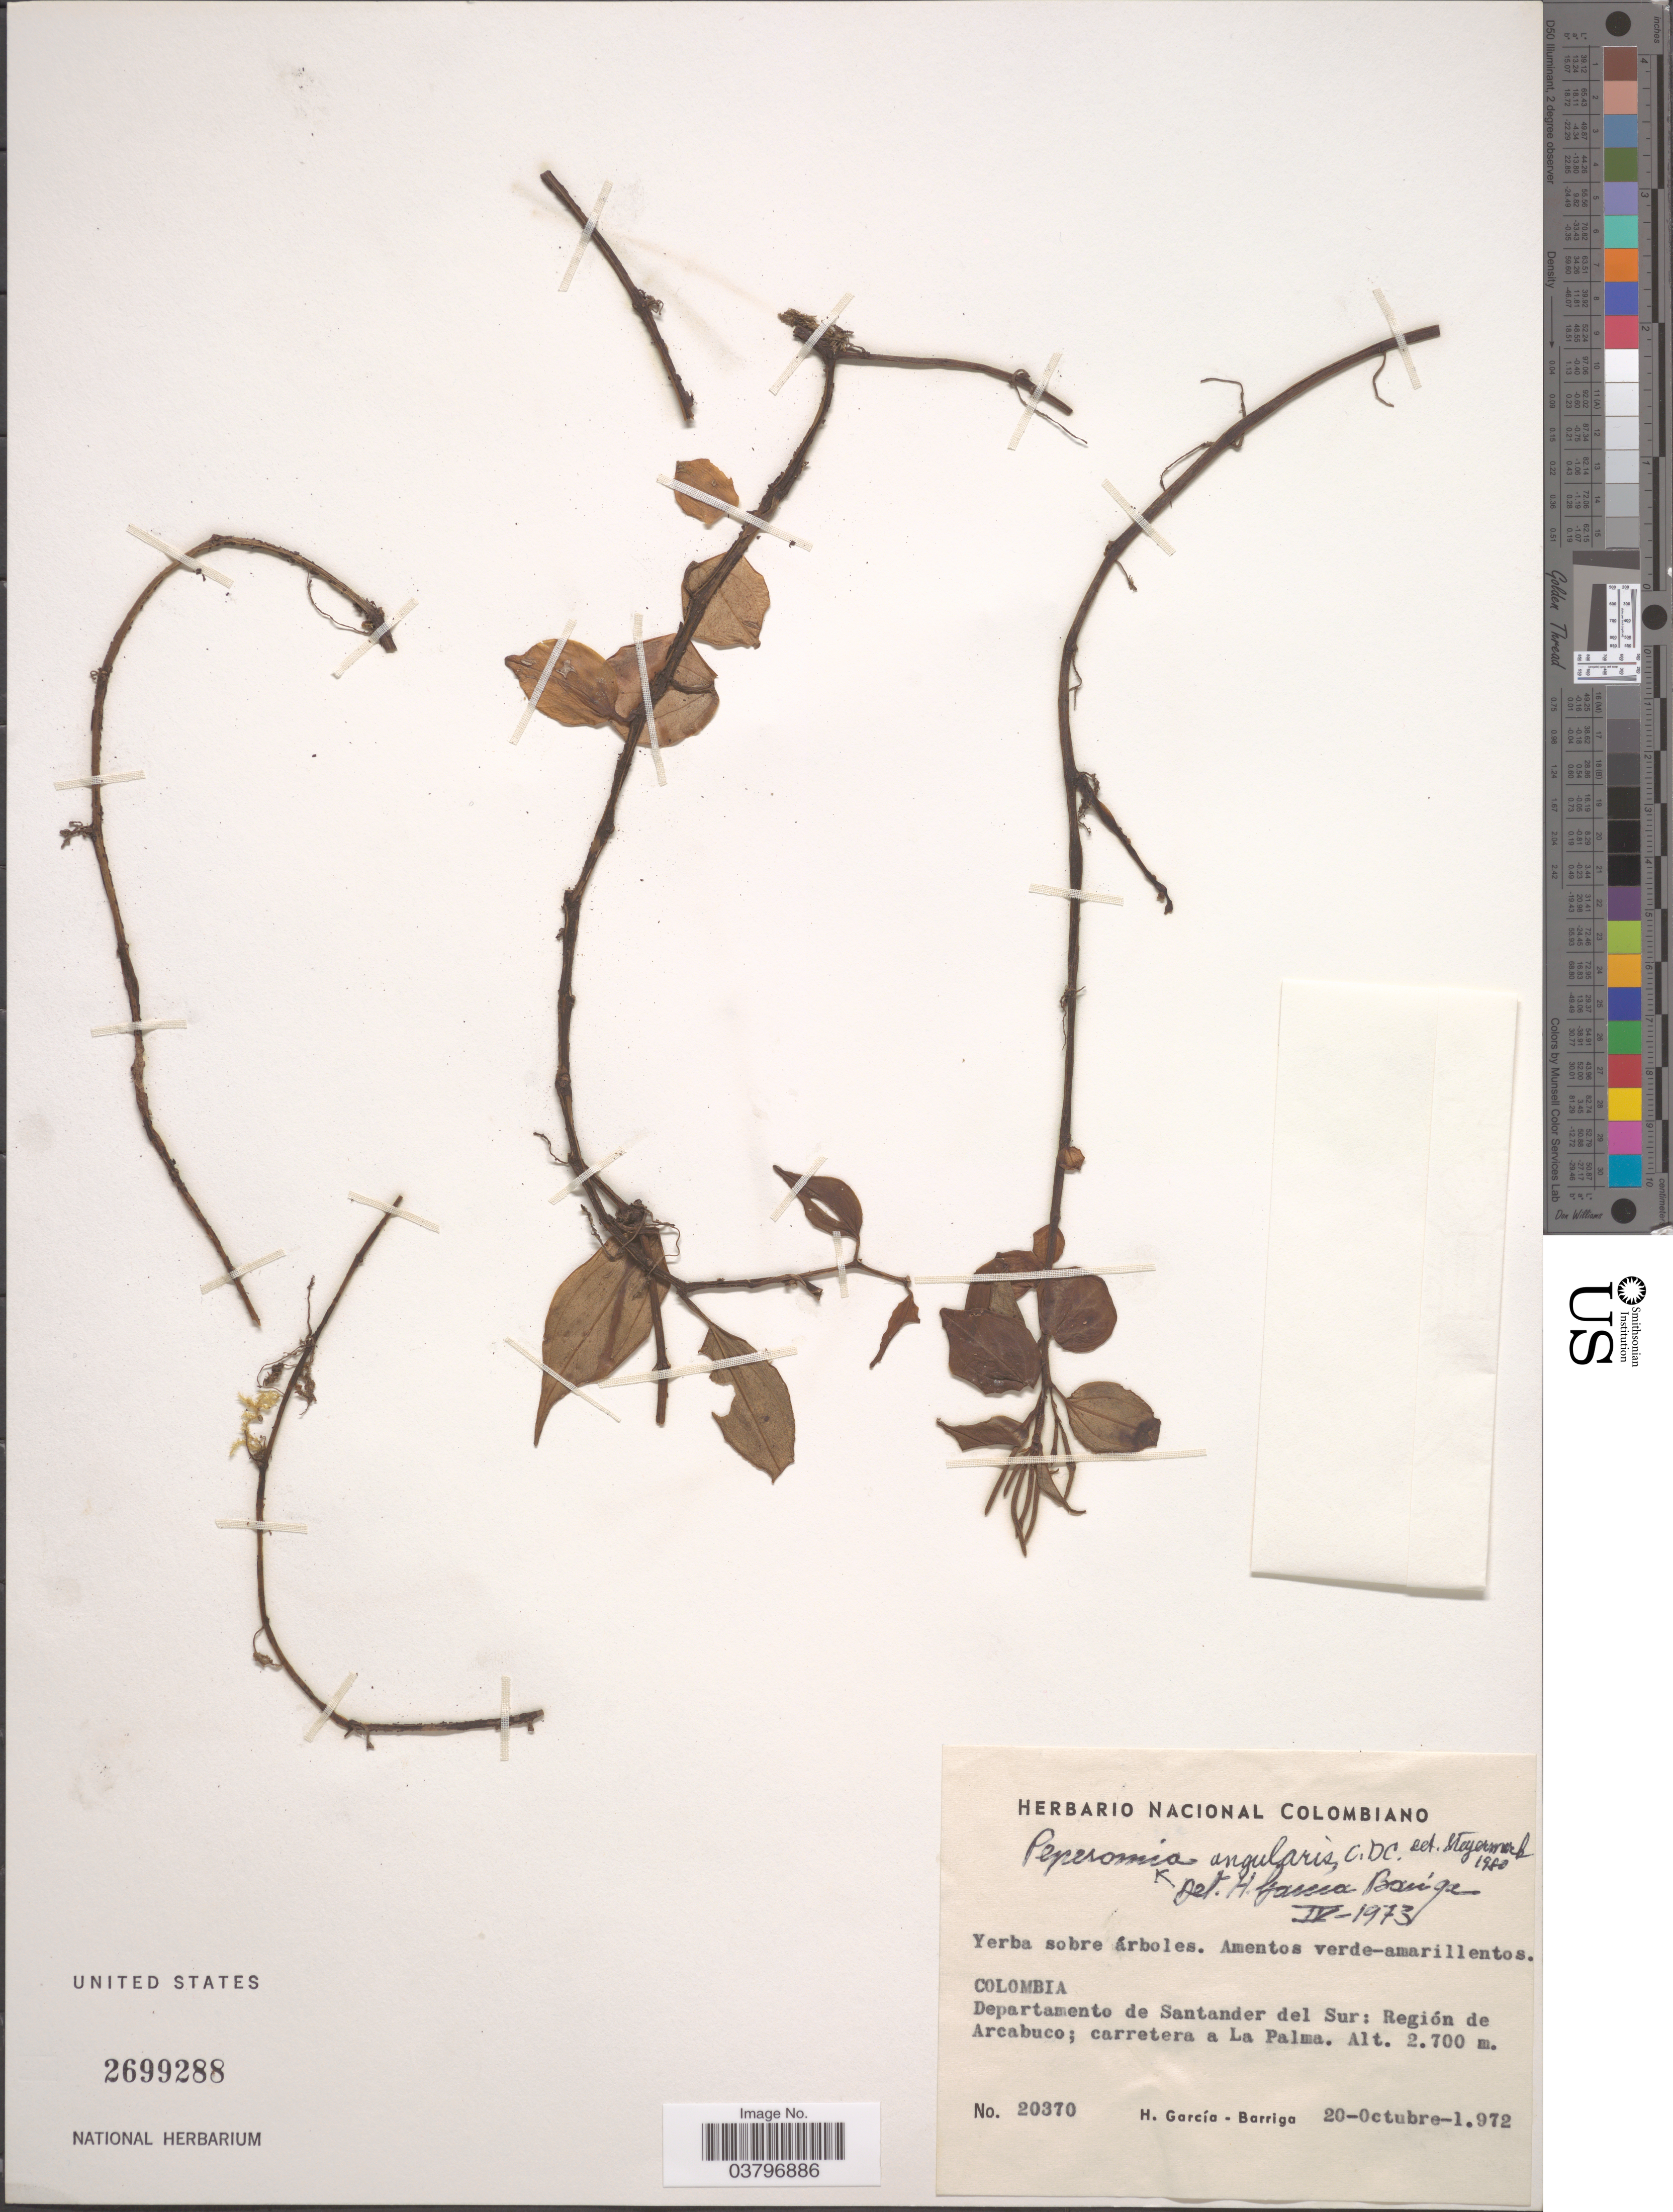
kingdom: Plantae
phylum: Tracheophyta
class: Magnoliopsida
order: Piperales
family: Piperaceae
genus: Peperomia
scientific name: Peperomia angularis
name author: C. DC.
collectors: H. García Barriga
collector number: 20370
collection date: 1972-10-20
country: Colombia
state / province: Santander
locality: Departamento de Santander del Sur: Región de Arcabuco; carretera a La Palma.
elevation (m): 2700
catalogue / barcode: US 2699288